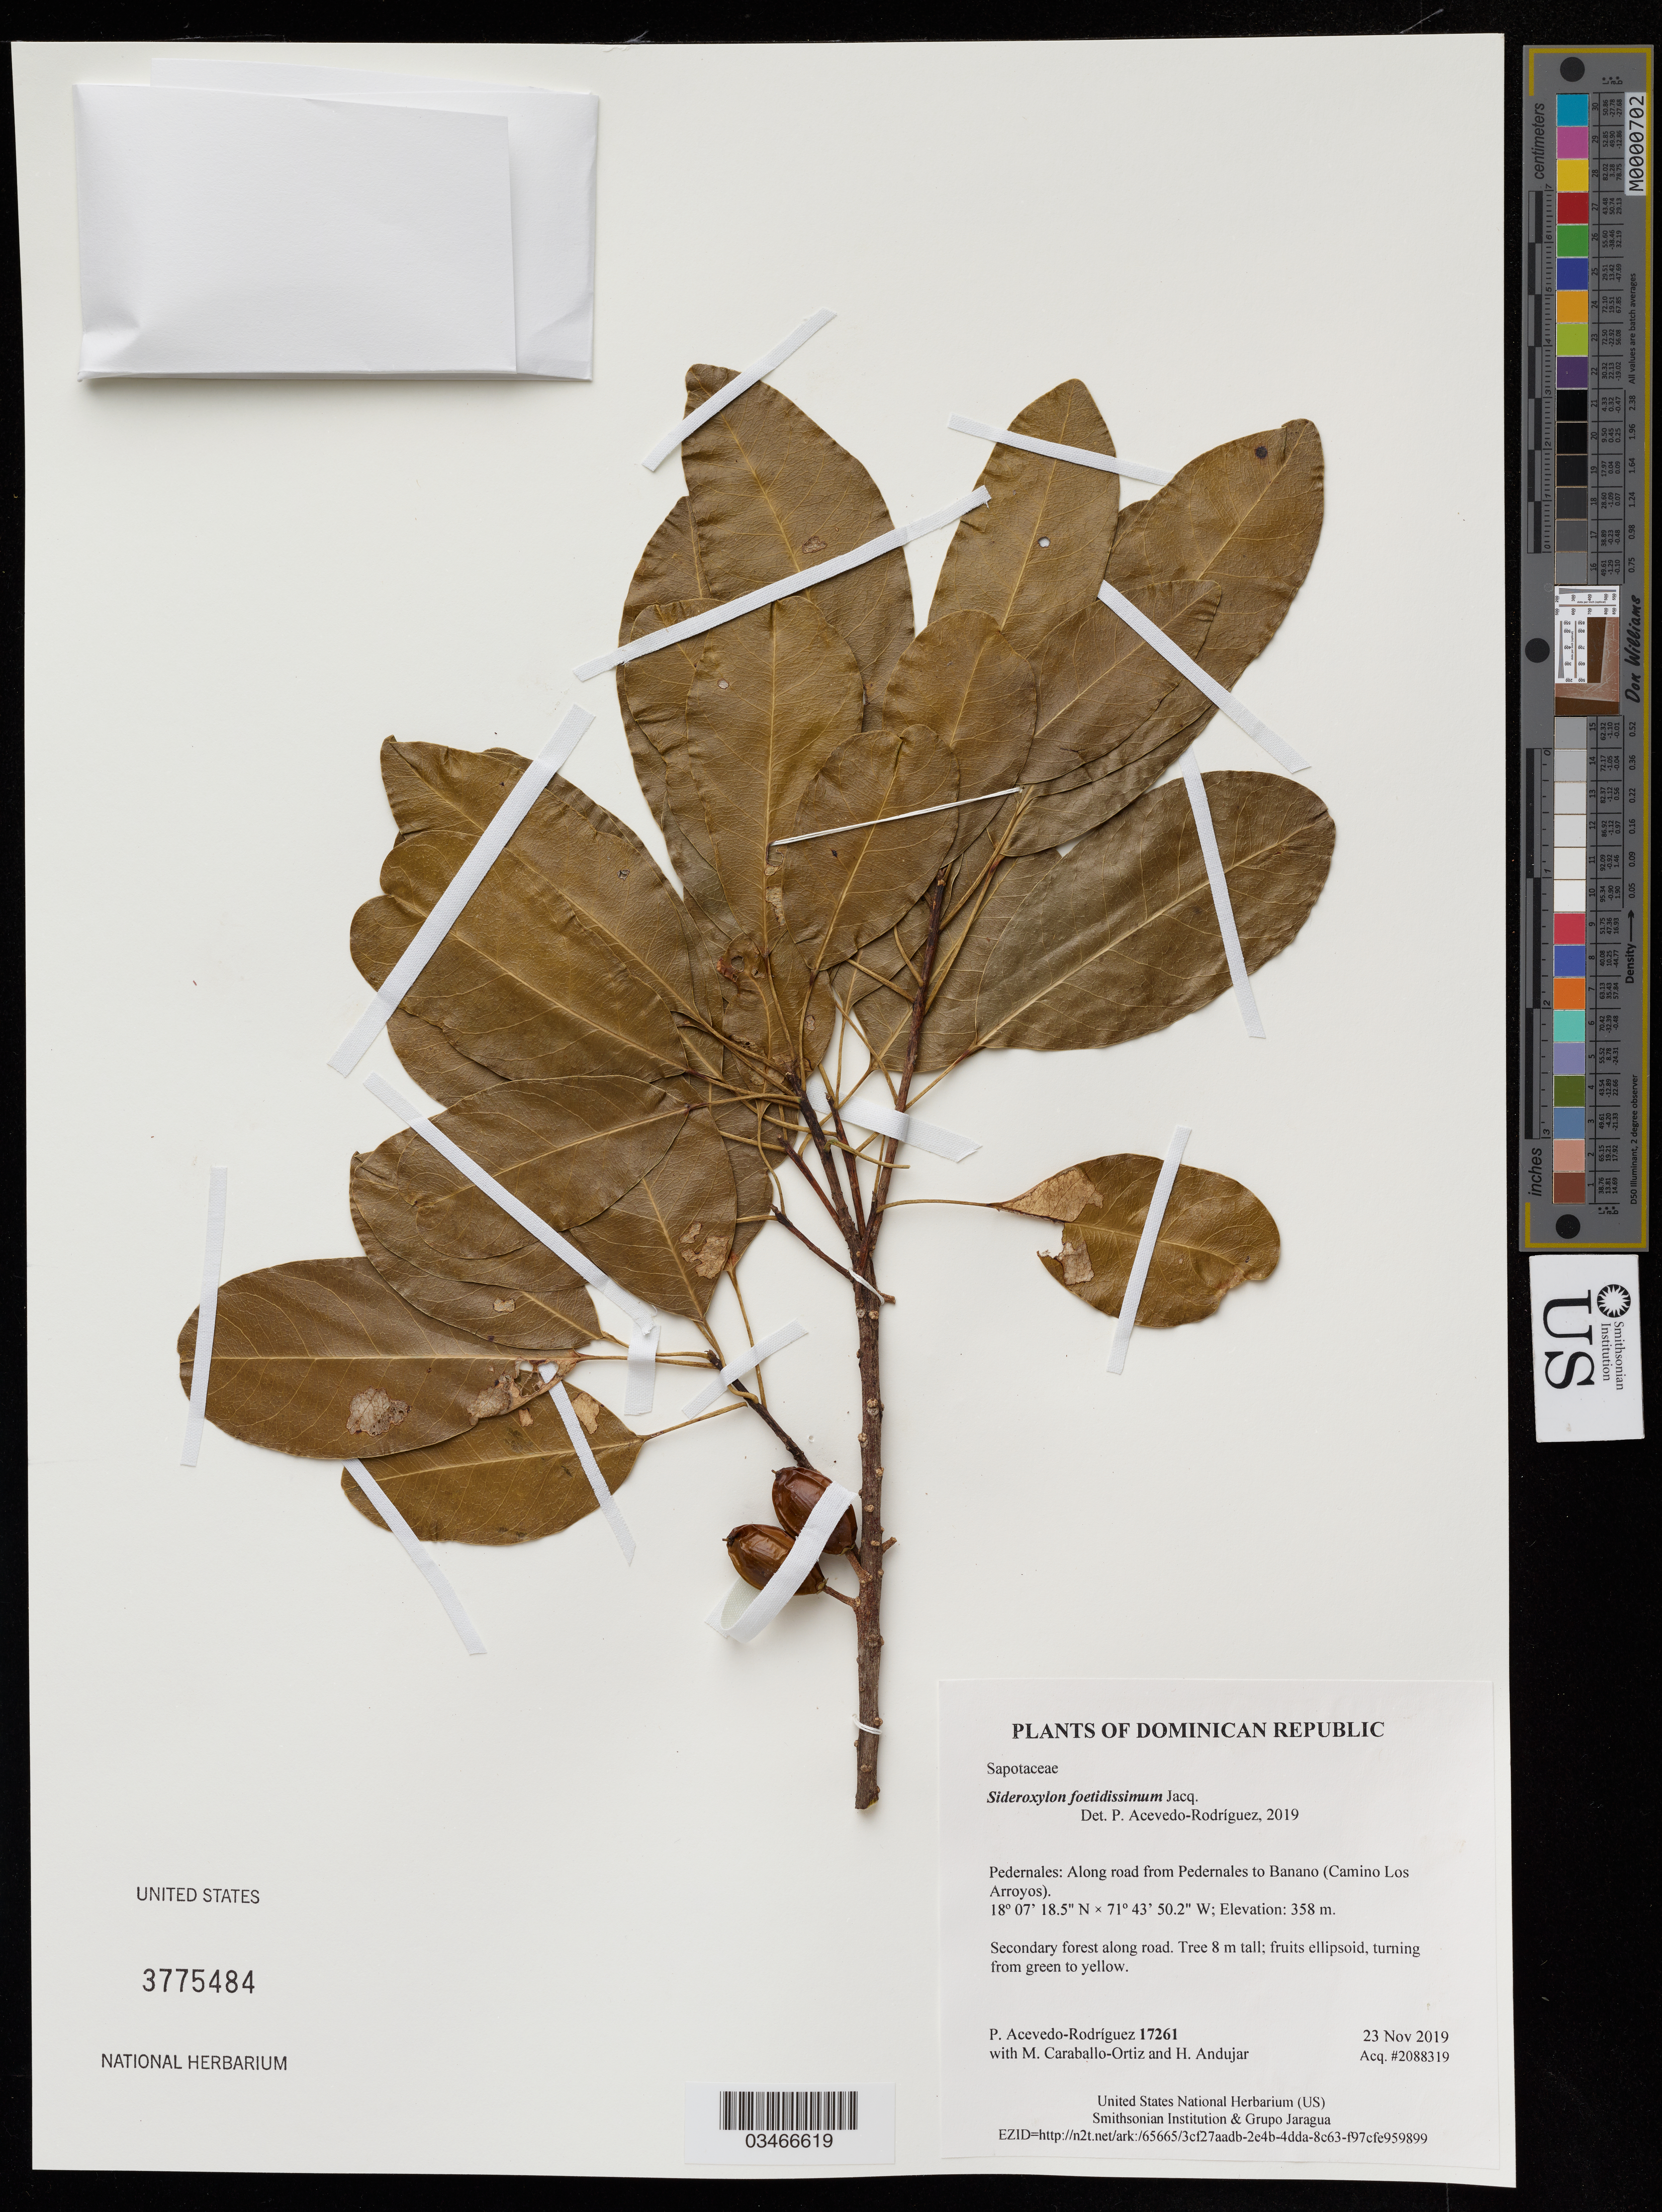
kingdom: Plantae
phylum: Tracheophyta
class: Magnoliopsida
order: Ericales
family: Sapotaceae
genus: Sideroxylon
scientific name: Sideroxylon foetidissimum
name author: Jacq.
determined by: Acevedo-Rodriguez, P., (US), Smithsonian Institution - National Museum of Natural History (UNITED STATES)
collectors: P. Acevedo-Rodriguez, M. Caraballo-Ortiz & H. Andujar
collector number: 17261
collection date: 2019-11-23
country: Dominican Republic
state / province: Pedernales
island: Hispaniola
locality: Along road from Pedernales to Banano (Camino Los Arroyos), disturbed roadside vegetation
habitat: Secondary forest along road.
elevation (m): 358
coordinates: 18.12180 N, 71.73061 W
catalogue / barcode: US 3775484